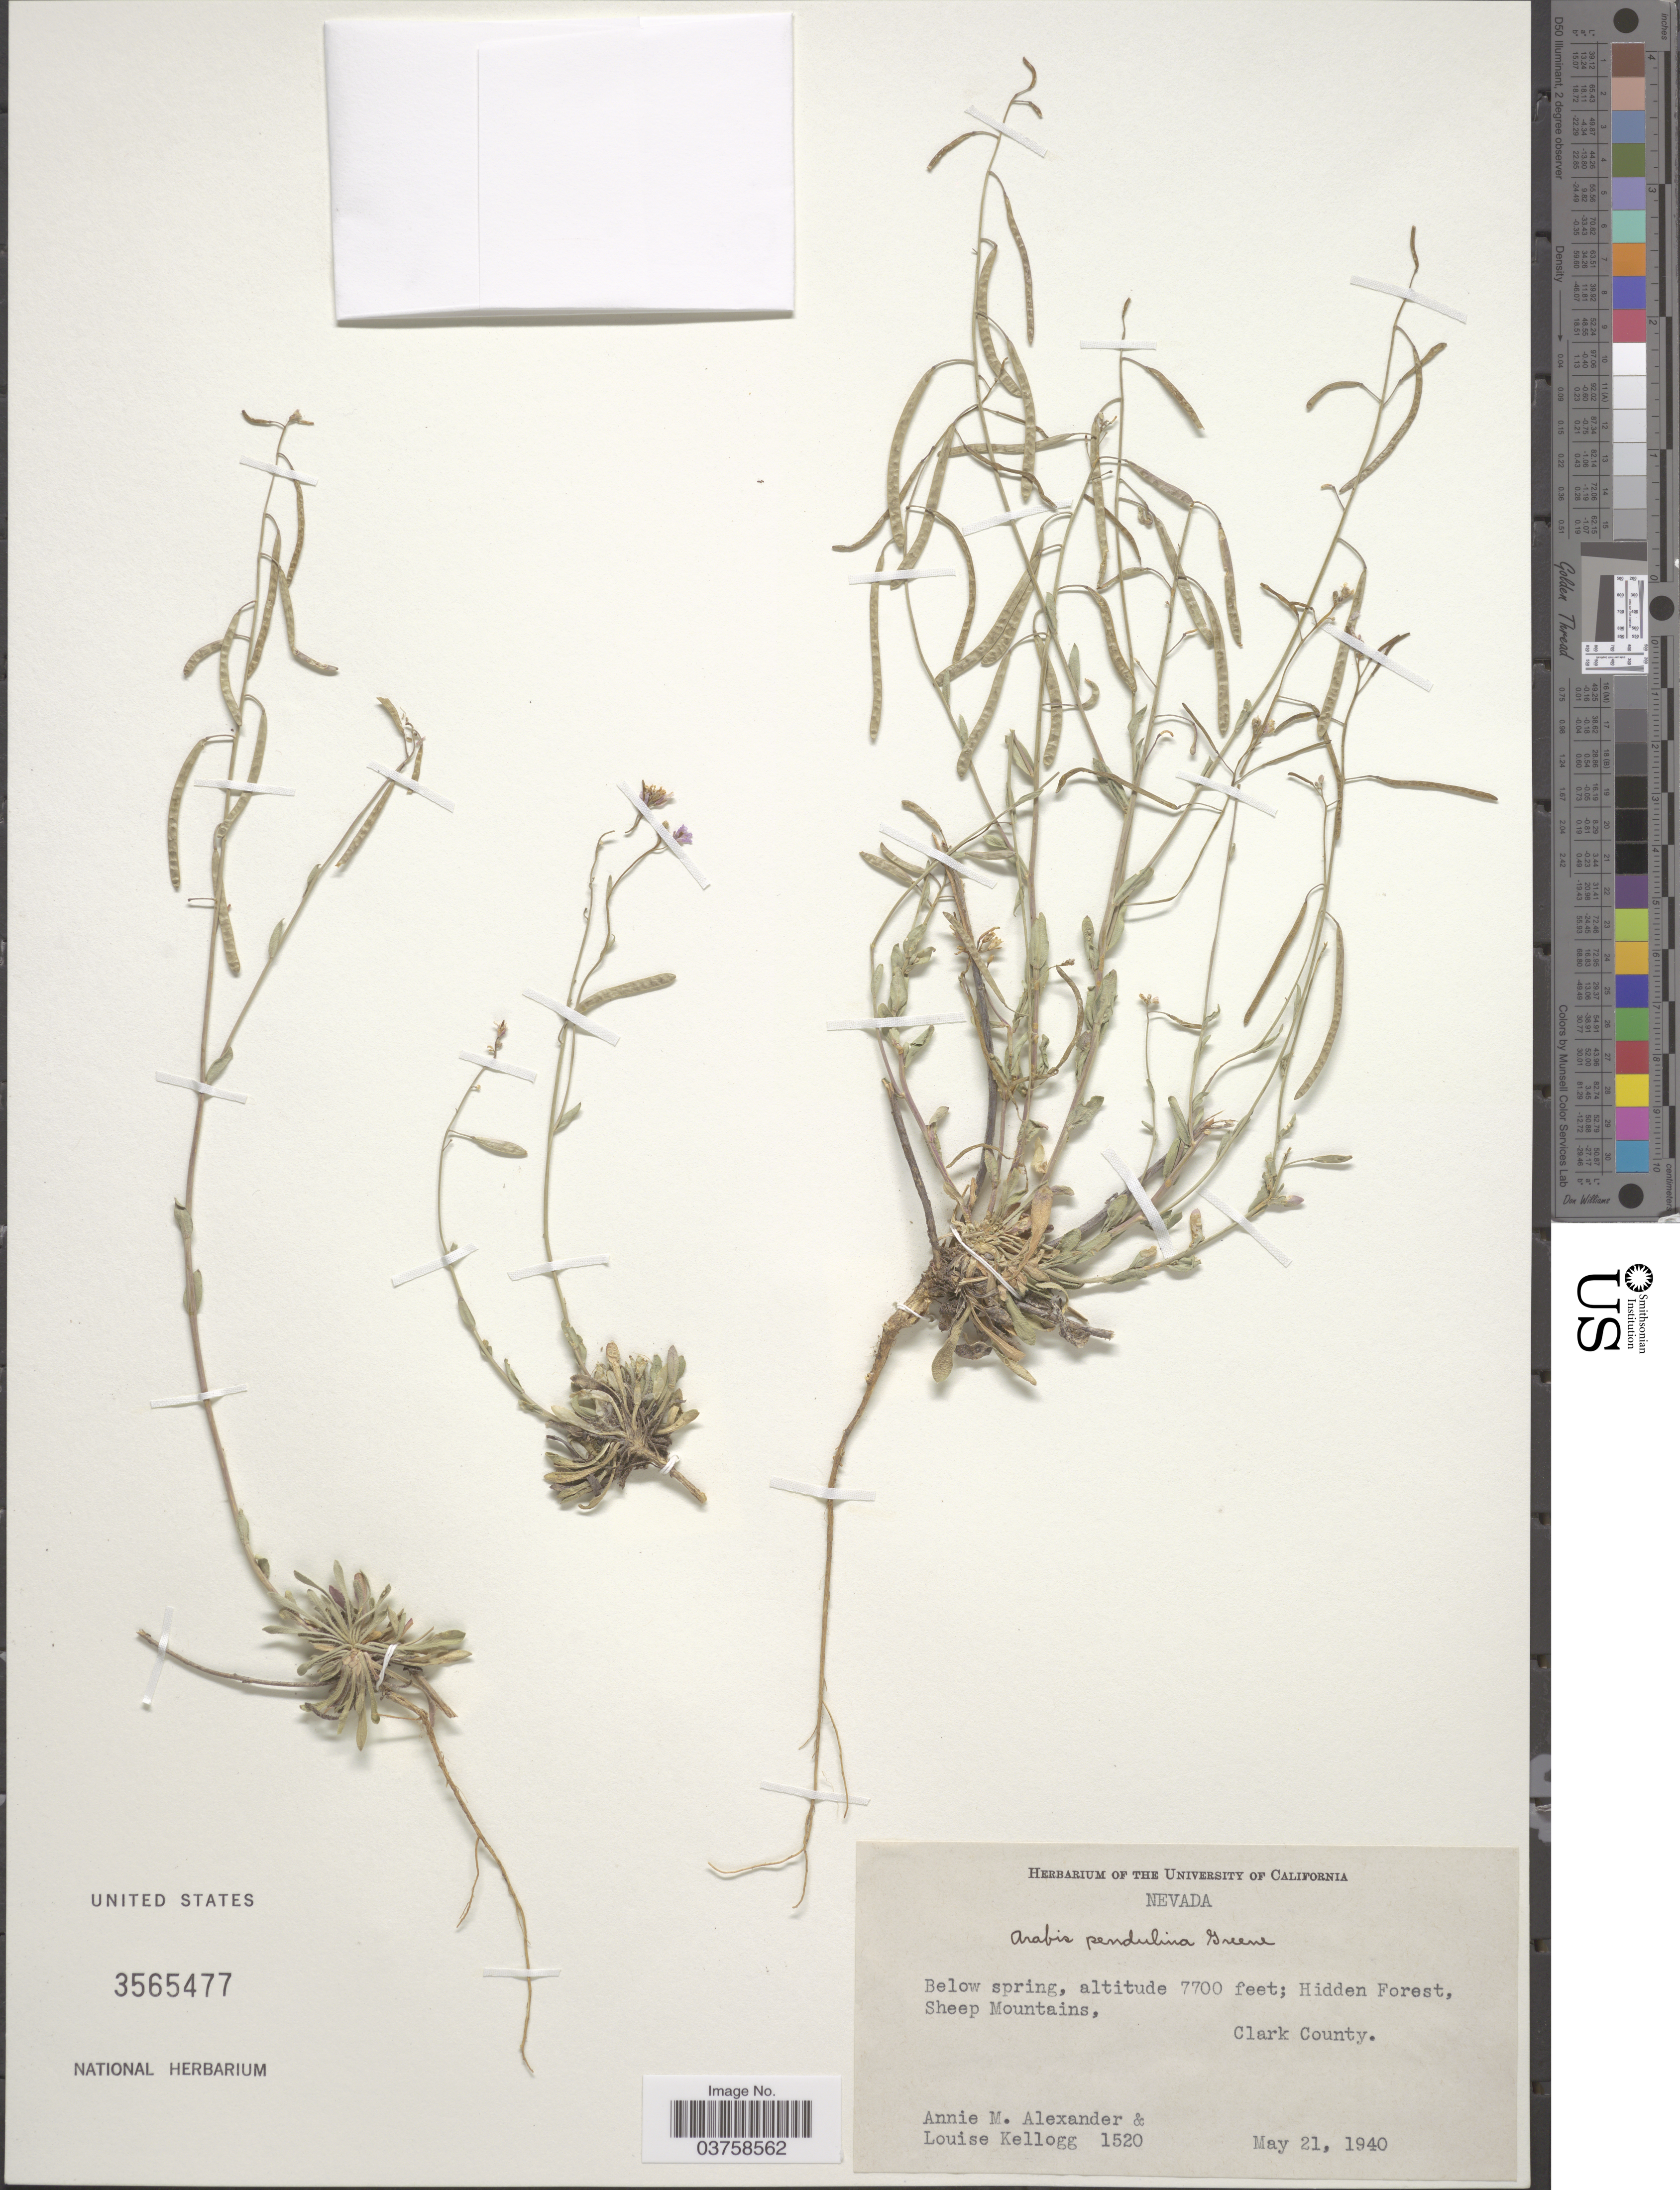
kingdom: Plantae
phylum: Tracheophyta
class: Magnoliopsida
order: Brassicales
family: Brassicaceae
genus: Arabis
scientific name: Arabis pendulina var. pendulina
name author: Greene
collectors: A. M. Alexander & L. Kellogg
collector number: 1520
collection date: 1940-05-21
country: United States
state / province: Nevada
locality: Hidden Forest, Sheep Mountains, Clark County.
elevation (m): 2347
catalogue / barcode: US 3565477